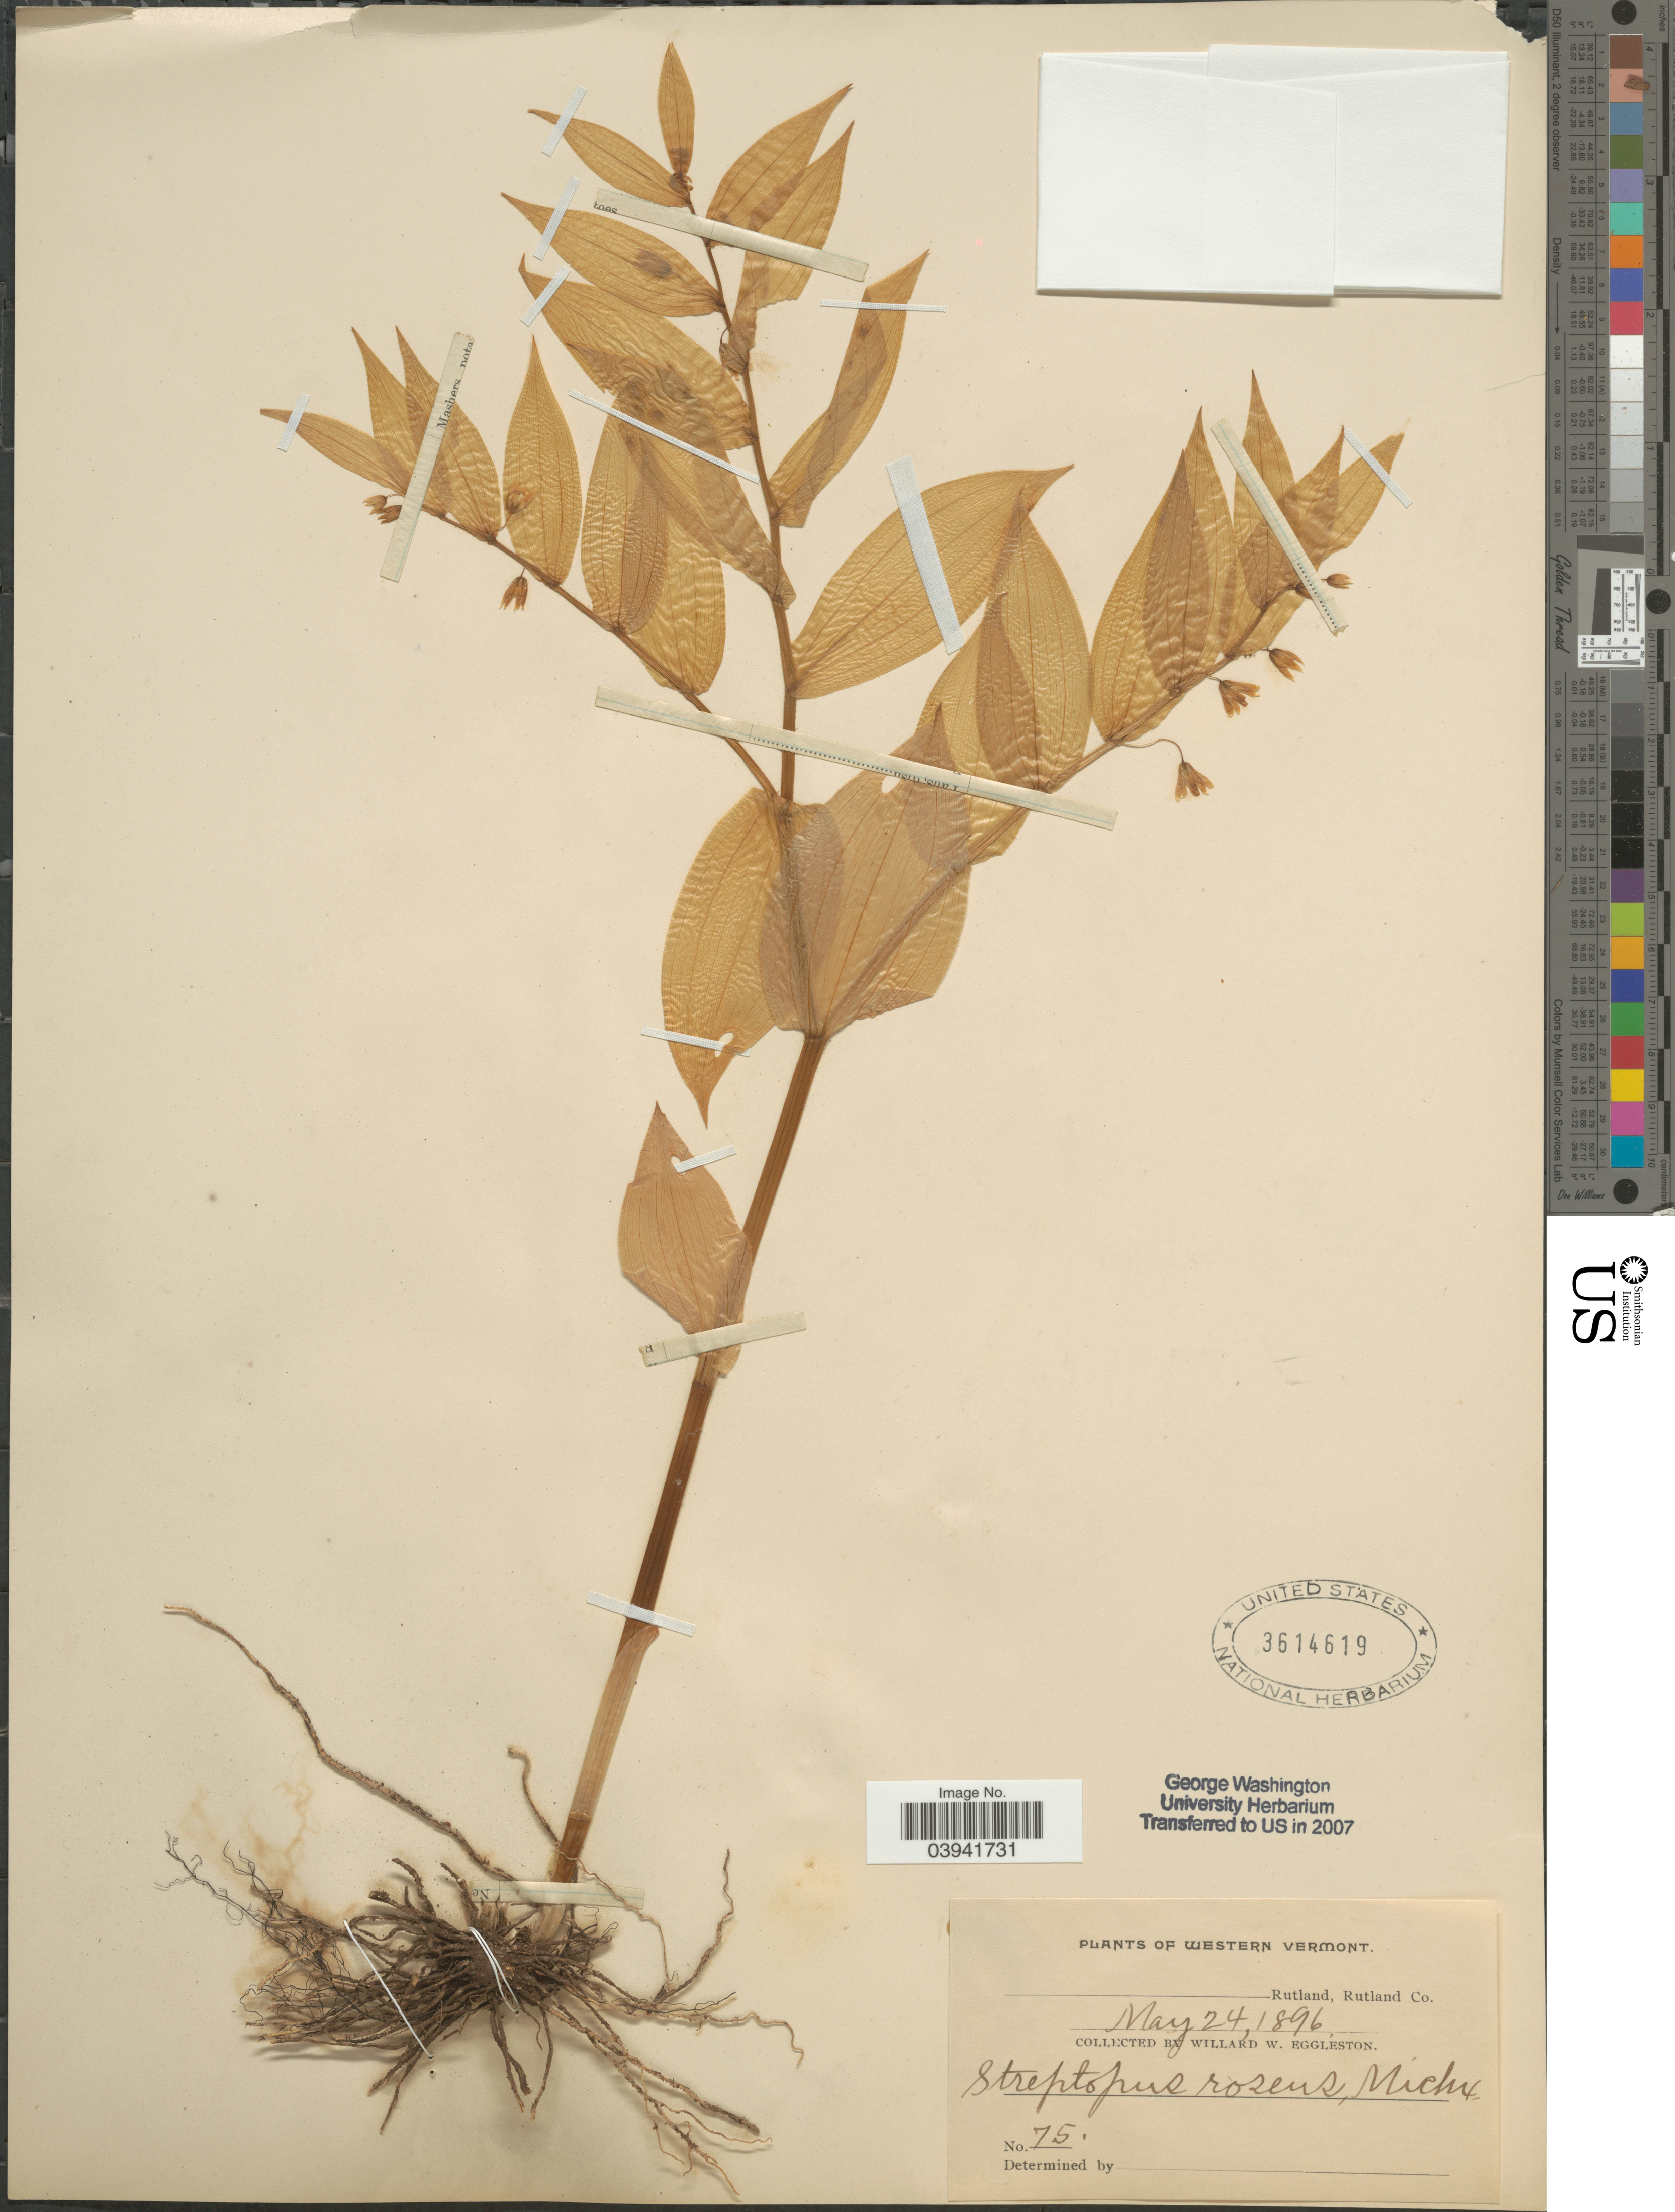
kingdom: Plantae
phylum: Tracheophyta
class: Liliopsida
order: Liliales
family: Liliaceae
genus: Streptopus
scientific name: Streptopus roseus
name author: Michx.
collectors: W. W. Eggleston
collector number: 75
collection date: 1896-05-24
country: United States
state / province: Vermont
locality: Western Vermont. Rutland, Rutland Co.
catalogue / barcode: US 3614619